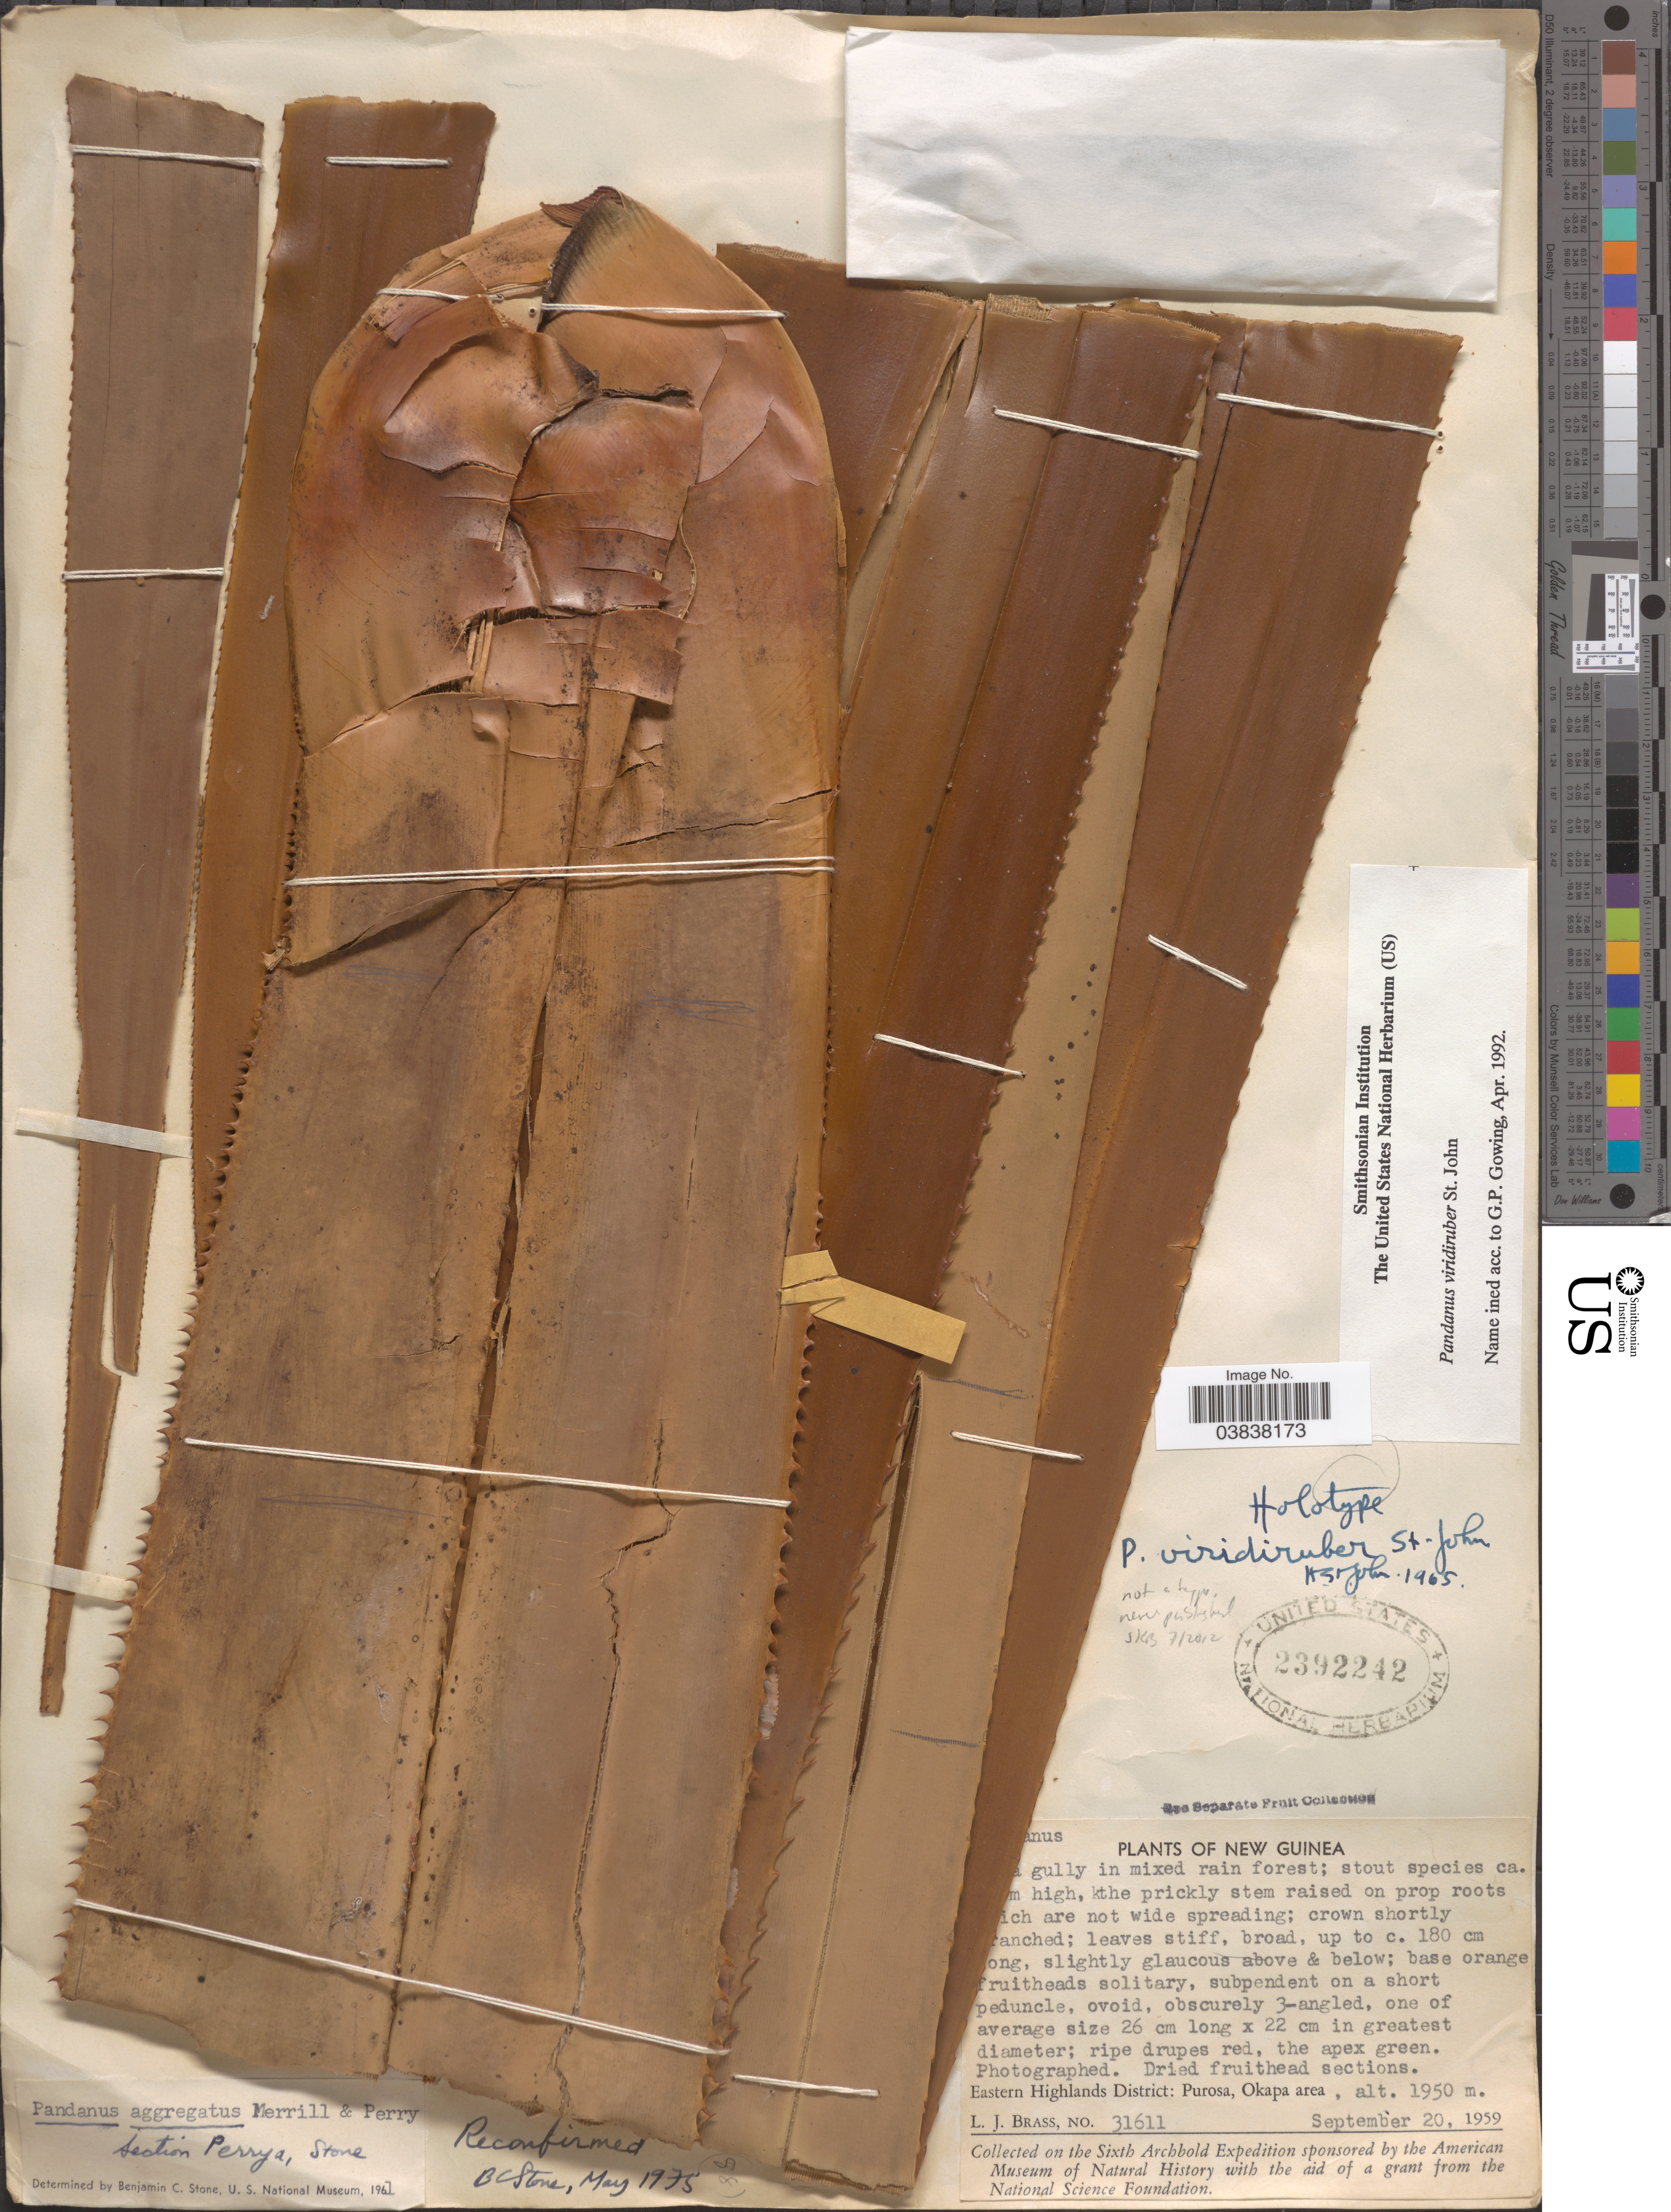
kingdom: Plantae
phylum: Tracheophyta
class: Liliopsida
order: Pandanales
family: Pandanaceae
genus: Pandanus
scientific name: Pandanus aggregatus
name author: Merr. & L.M. Perry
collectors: L. J. Brass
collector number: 31611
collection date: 1959-09-20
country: Papua New Guinea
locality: New Guinea. Eastern Highlands District: Purosa, Okapa area.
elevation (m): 1950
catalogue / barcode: US 2392242